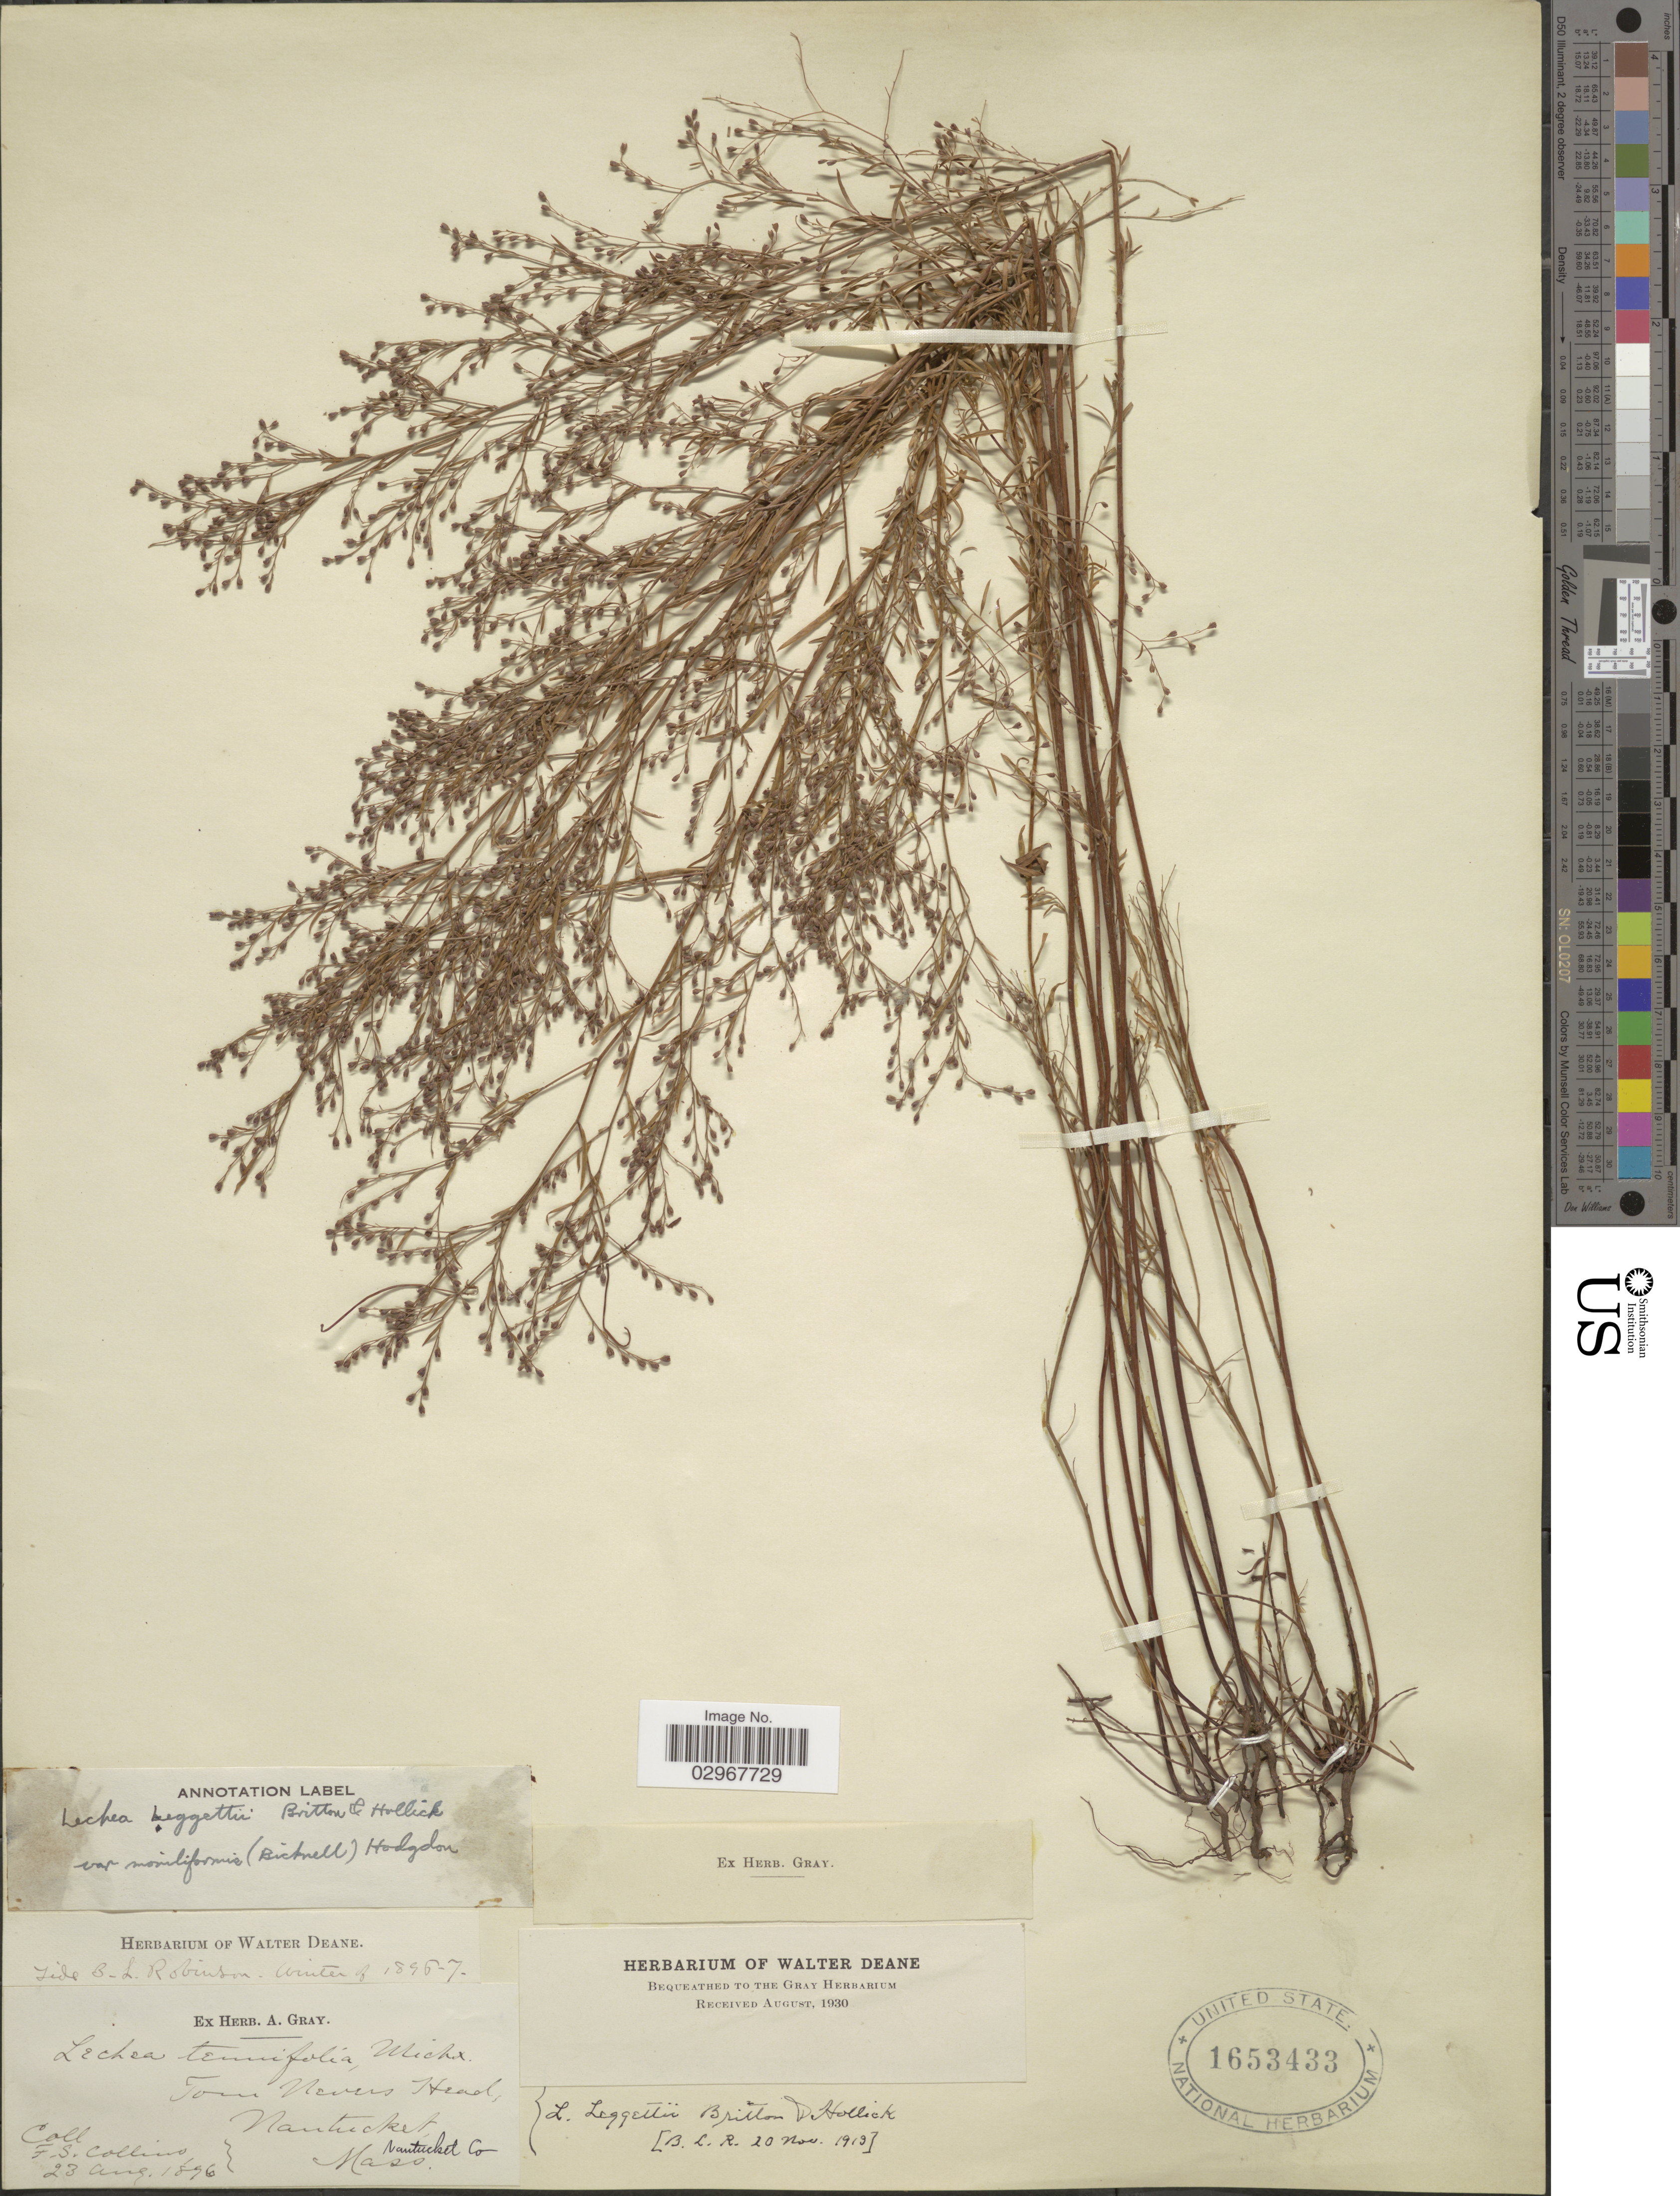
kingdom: Plantae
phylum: Tracheophyta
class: Magnoliopsida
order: Malvales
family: Cistaceae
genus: Lechea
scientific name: Lechea leggettii var. moniliformis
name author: (E.P. Bicknell) Hodgdon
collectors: F. Collins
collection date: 1896-08-23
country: United States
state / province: Massachusetts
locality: Tom Nevers Head, Nantucket, Nantucket Co. Mass.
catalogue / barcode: US 1653433